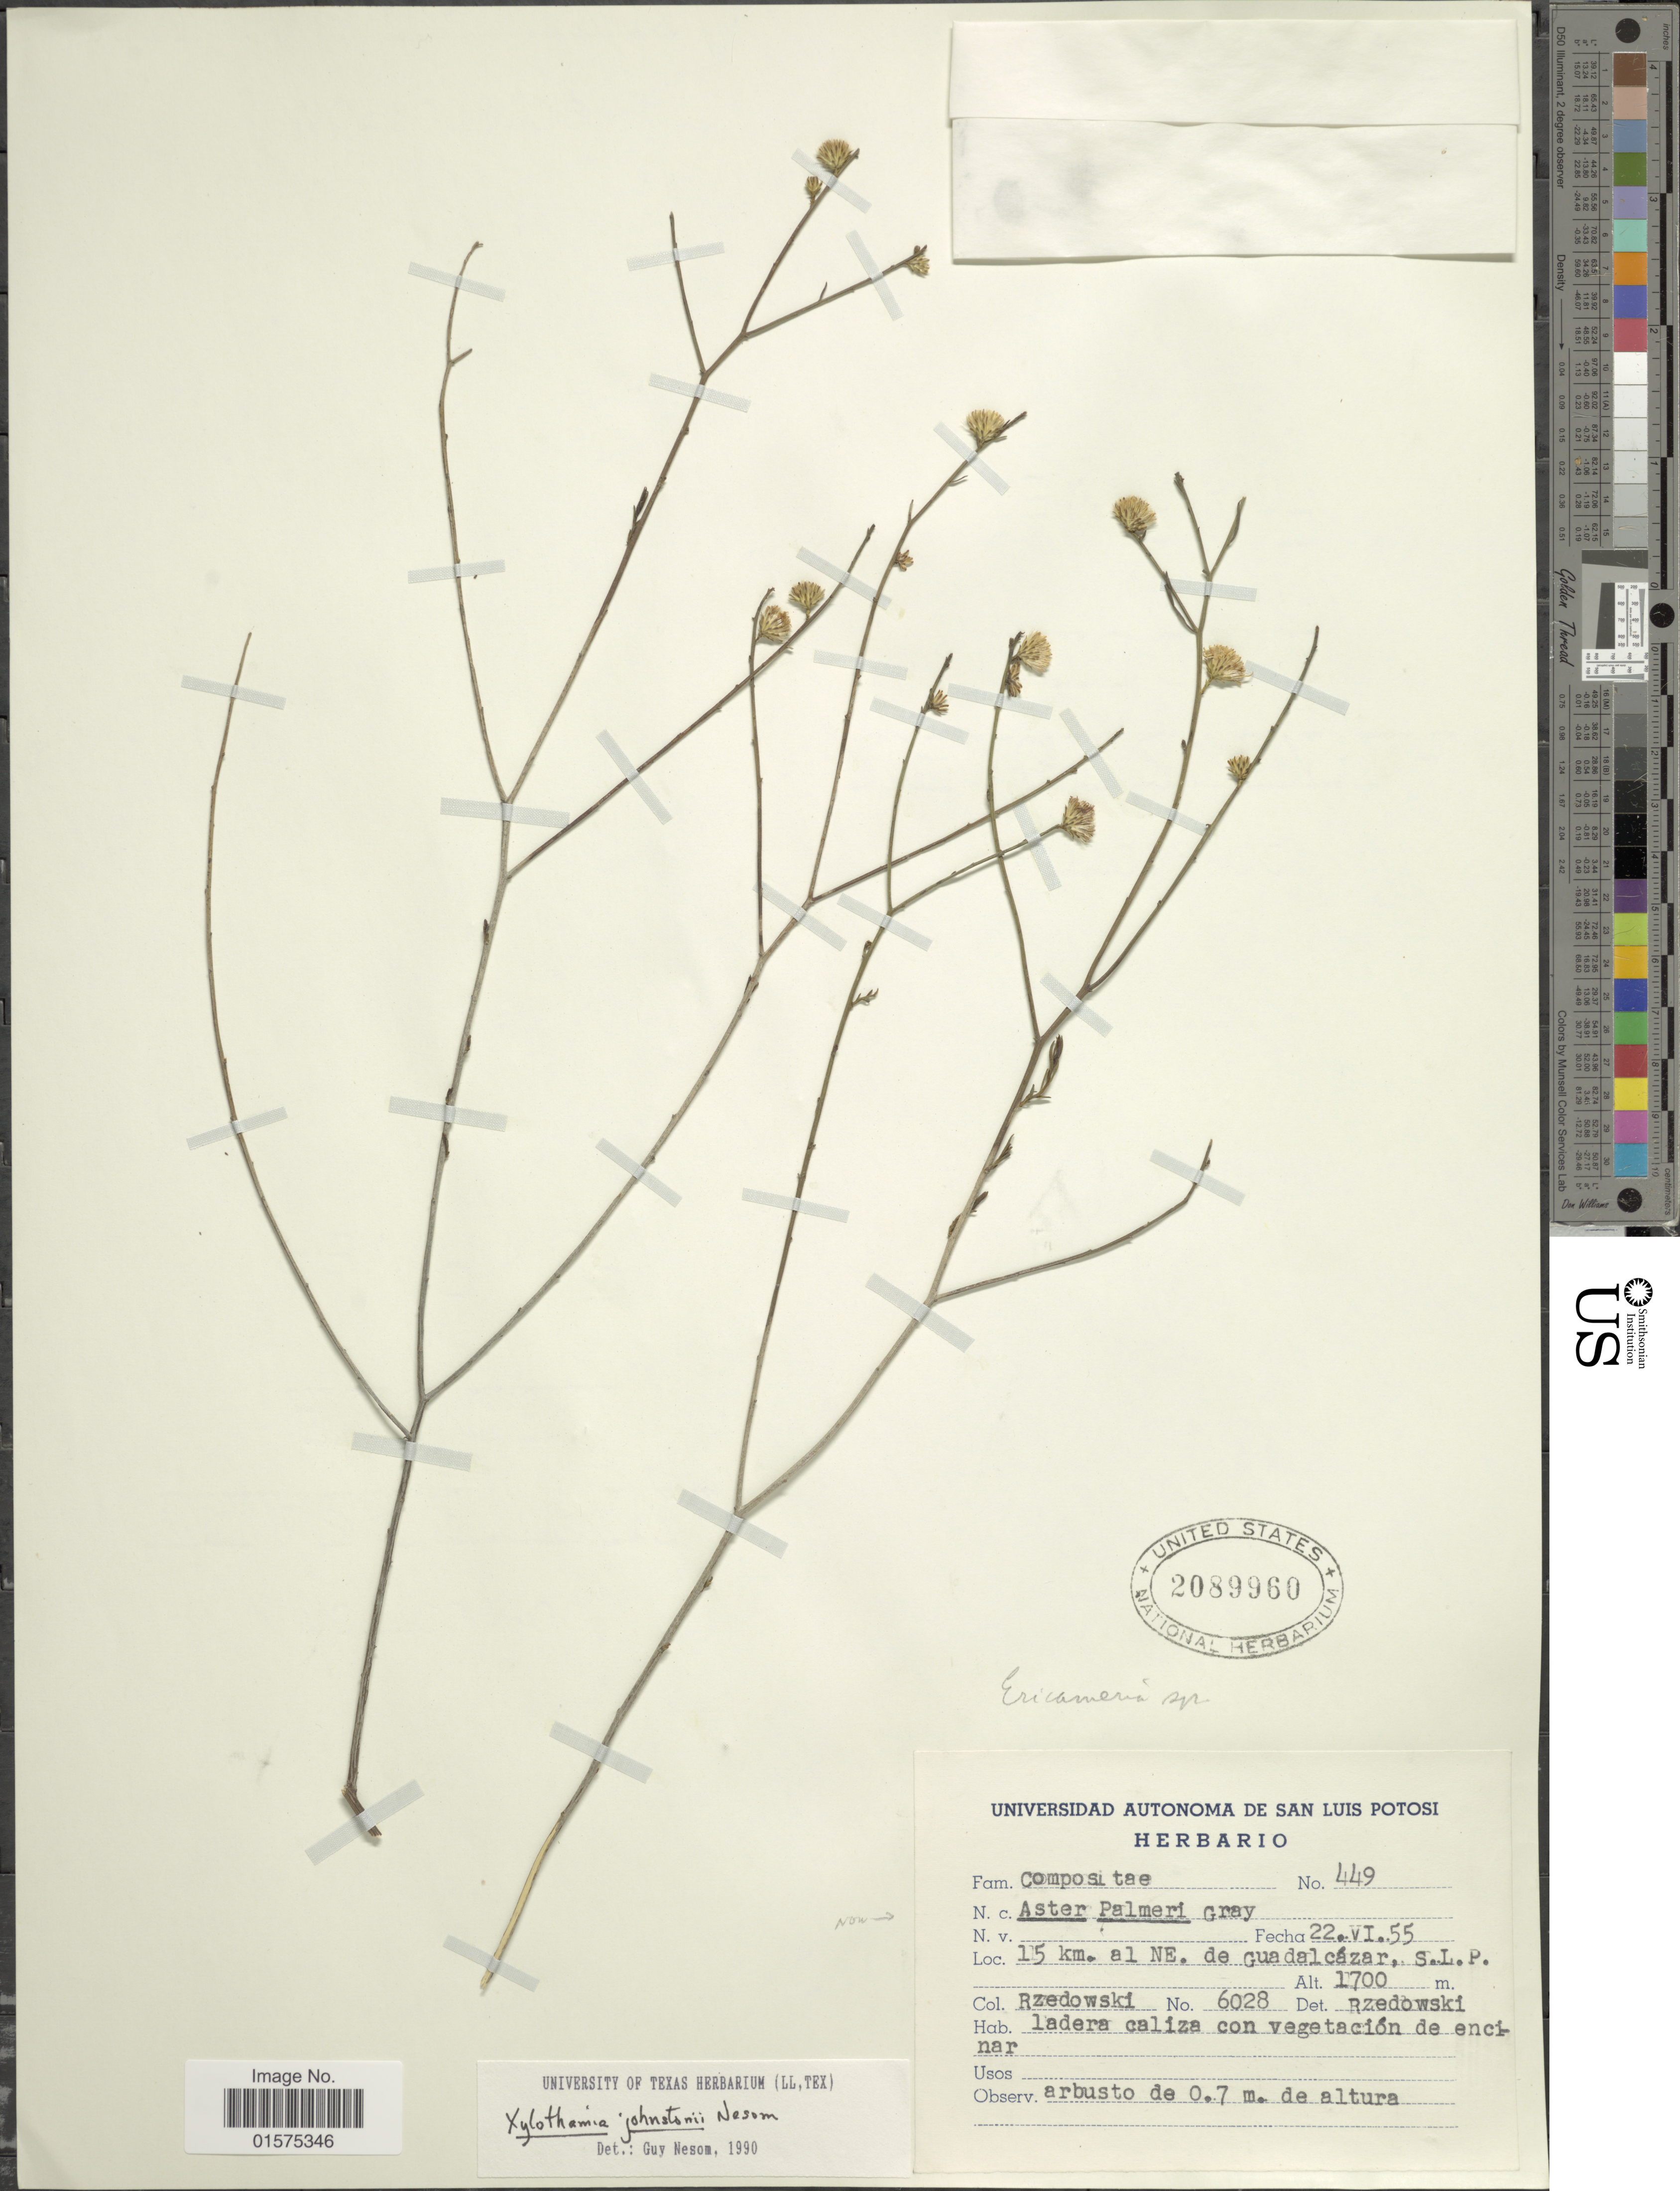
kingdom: Plantae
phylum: Tracheophyta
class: Magnoliopsida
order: Asterales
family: Asteraceae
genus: Neonesomia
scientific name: Neonesomia johnstonii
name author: (A. Gray) & R.P.Roberts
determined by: Urbatsch, Lowell E., Curator (LSU), Louisiana State University (UNITED STATES)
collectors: Rzedowski, --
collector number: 6028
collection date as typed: Transcribed d/m/y: 22/6/55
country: Mexico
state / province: San Luis Potosí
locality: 15 km. al NE. de Guadalcázar, S. L. P.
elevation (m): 1700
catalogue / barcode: US 2089960